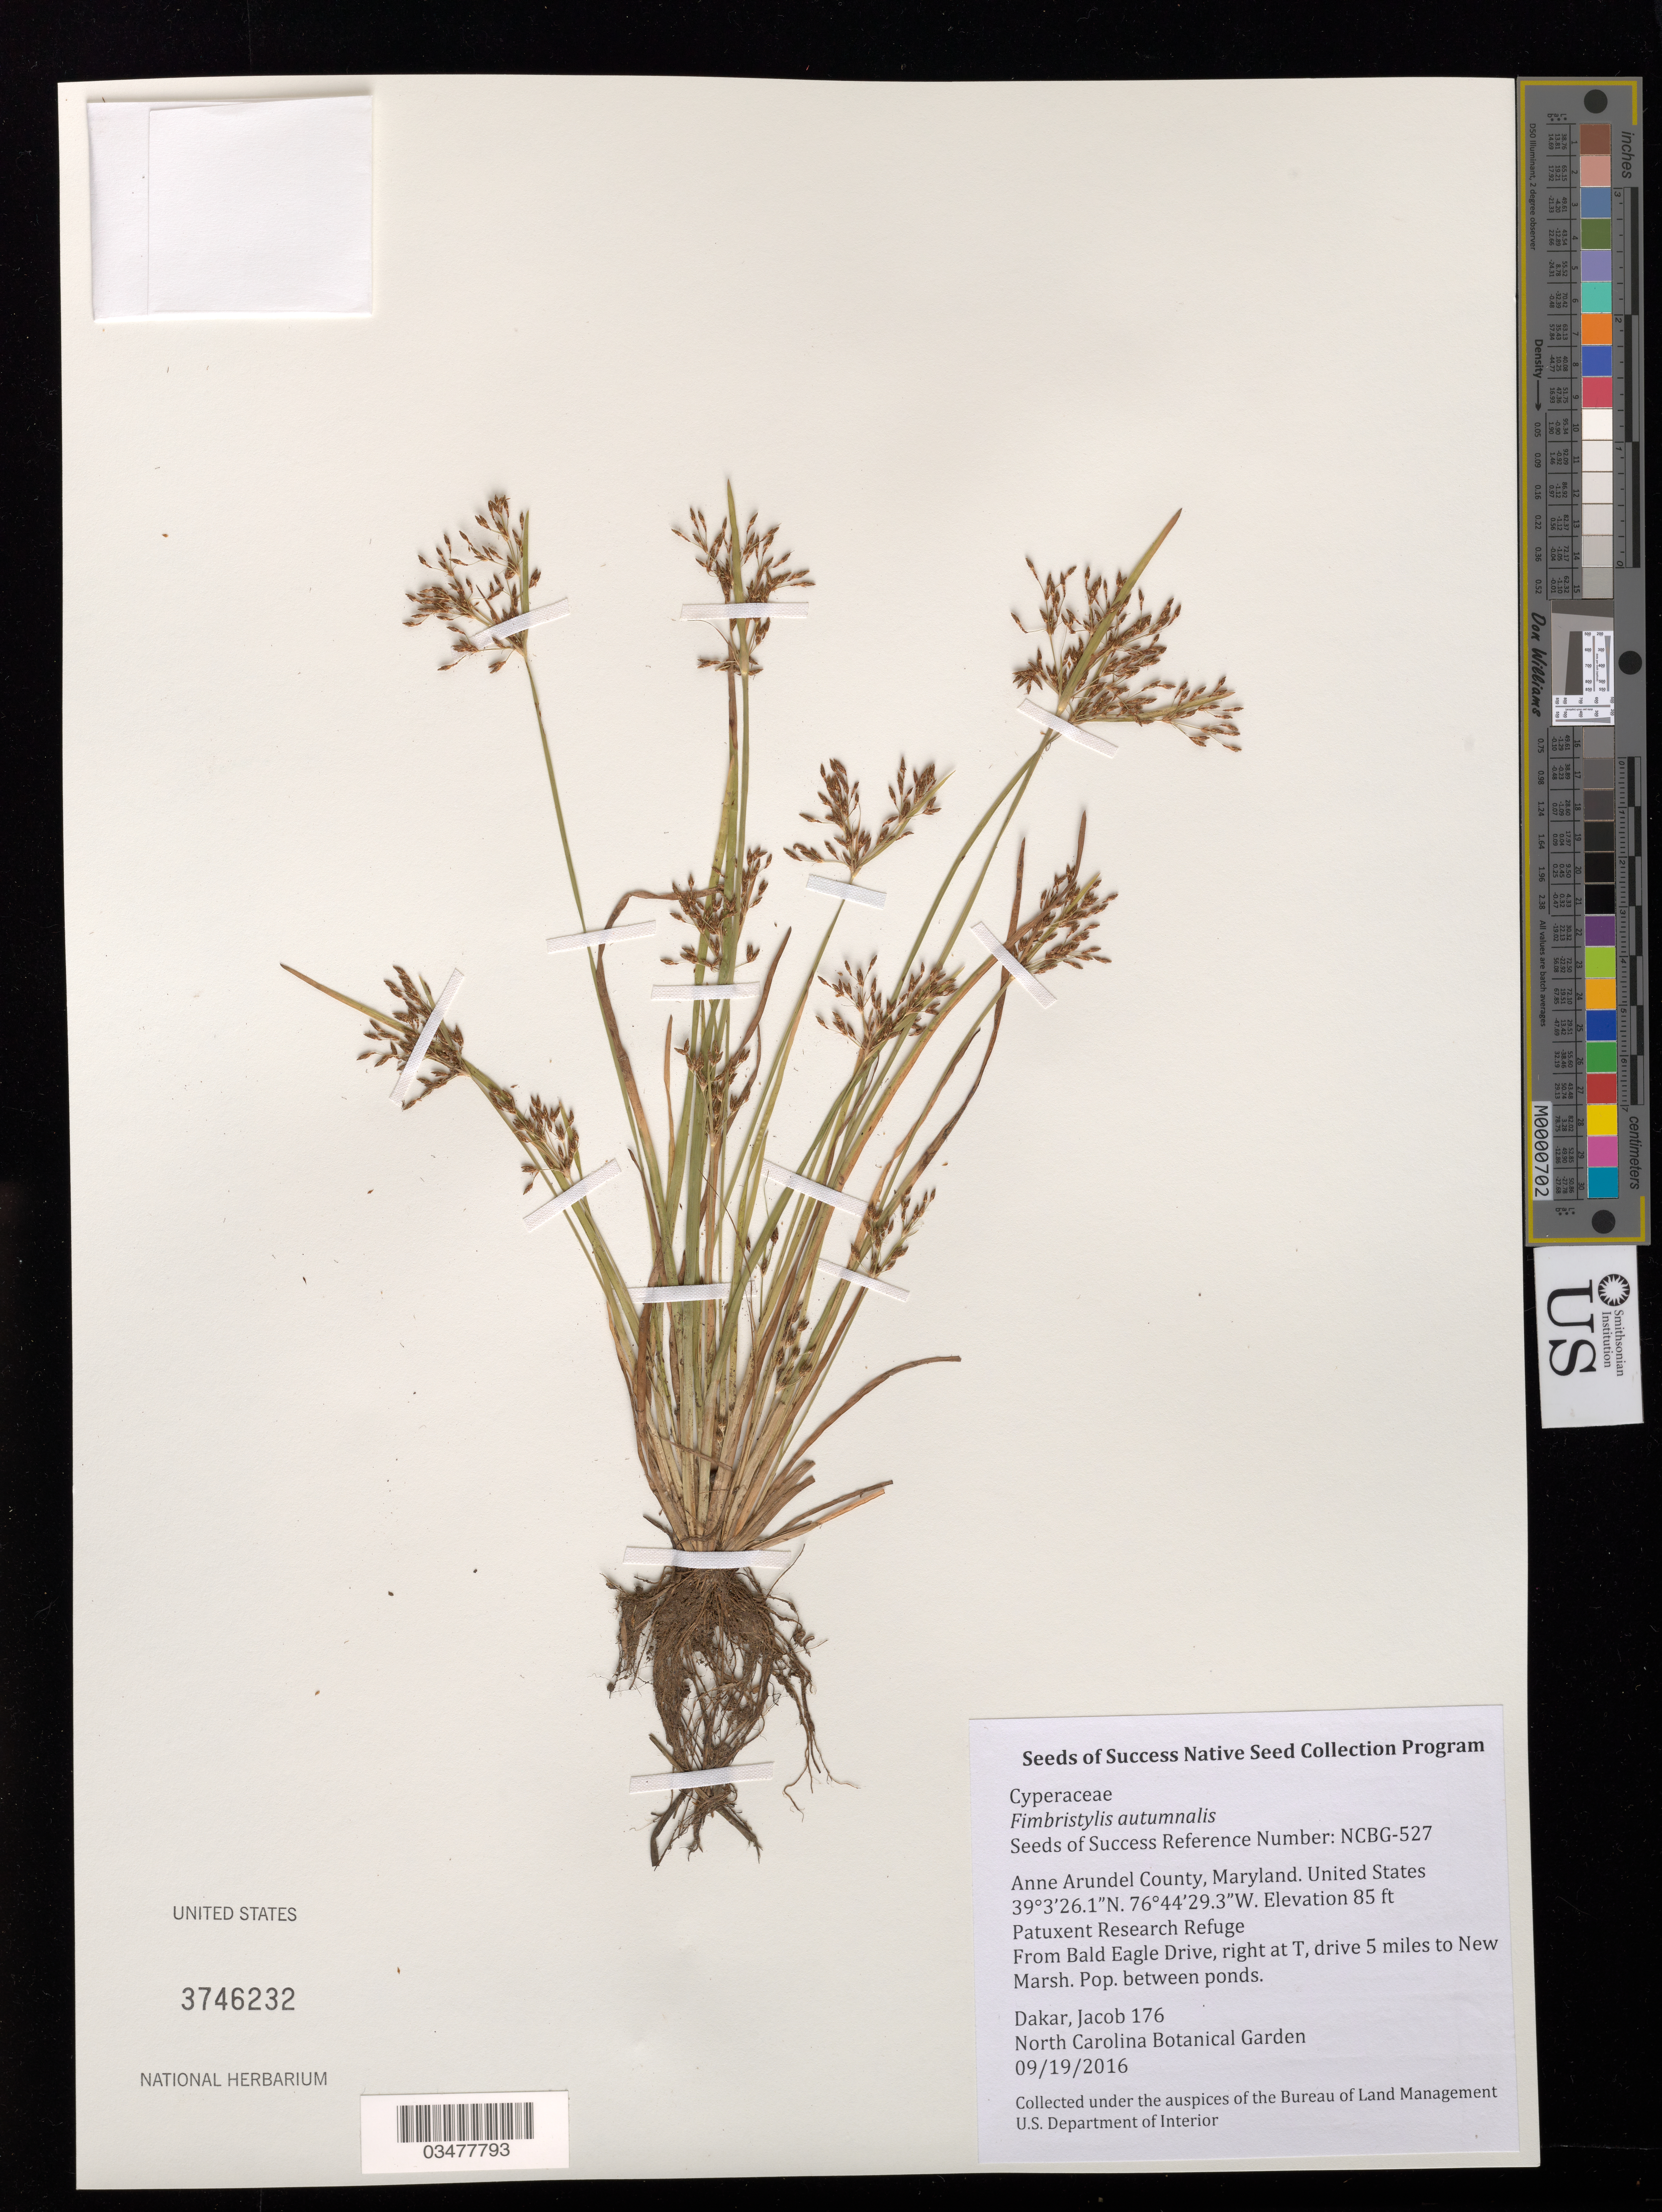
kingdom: Plantae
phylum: Tracheophyta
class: Liliopsida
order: Poales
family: Cyperaceae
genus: Fimbristylis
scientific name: Fimbristylis autumnalis (L.) Roem. & Schult.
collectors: J. Dakar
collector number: NCBG-527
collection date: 2016-09-19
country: United States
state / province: Maryland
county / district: Anne Arundel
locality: Patuxent Research Refuge, New Marsh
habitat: Woolgrass pond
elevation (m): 26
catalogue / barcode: US 3746232